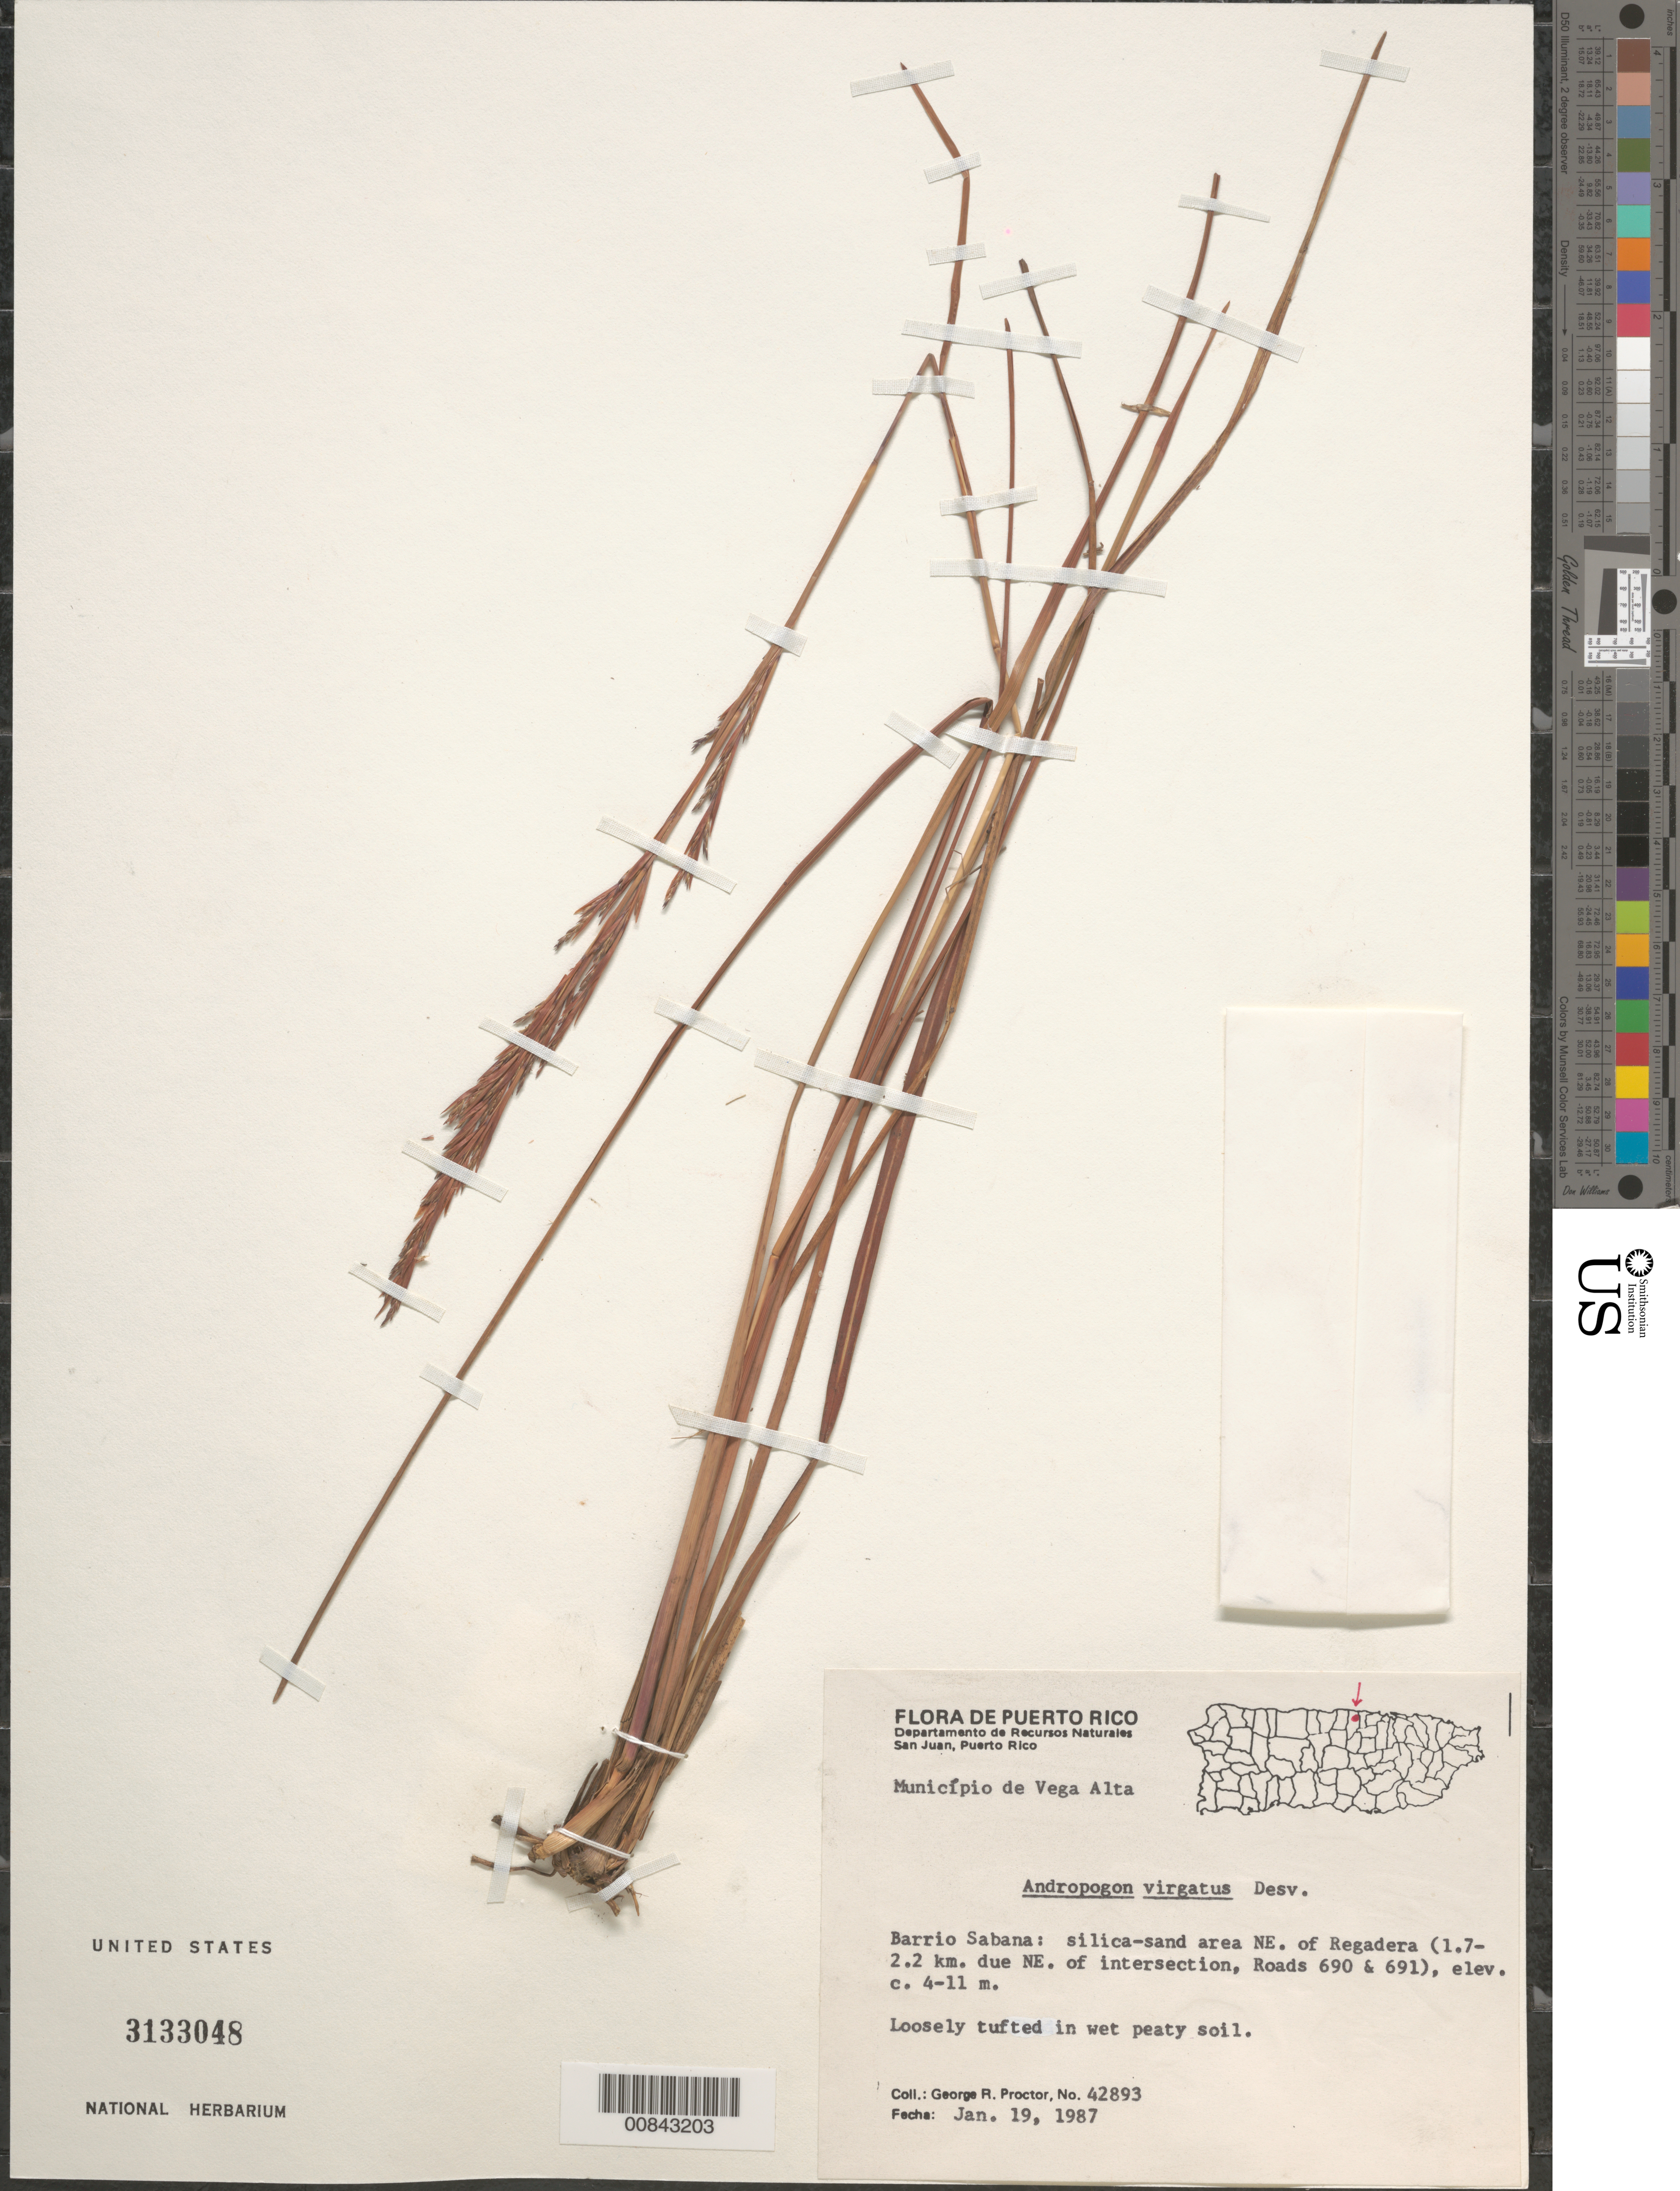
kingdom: Plantae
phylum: Tracheophyta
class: Liliopsida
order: Poales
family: Poaceae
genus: Andropogon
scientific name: Andropogon virgatus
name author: Desv. ex Ham.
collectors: G. Proctor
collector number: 42893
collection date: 1987-01-19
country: Puerto Rico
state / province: Vega Alta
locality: Município de Vega Alta. Barrio Sabana: silica-sand area NE. of Regadera (1.7-2.2 km. due NE. of intersection, Roads, 690 & 691).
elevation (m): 4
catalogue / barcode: US 3133048